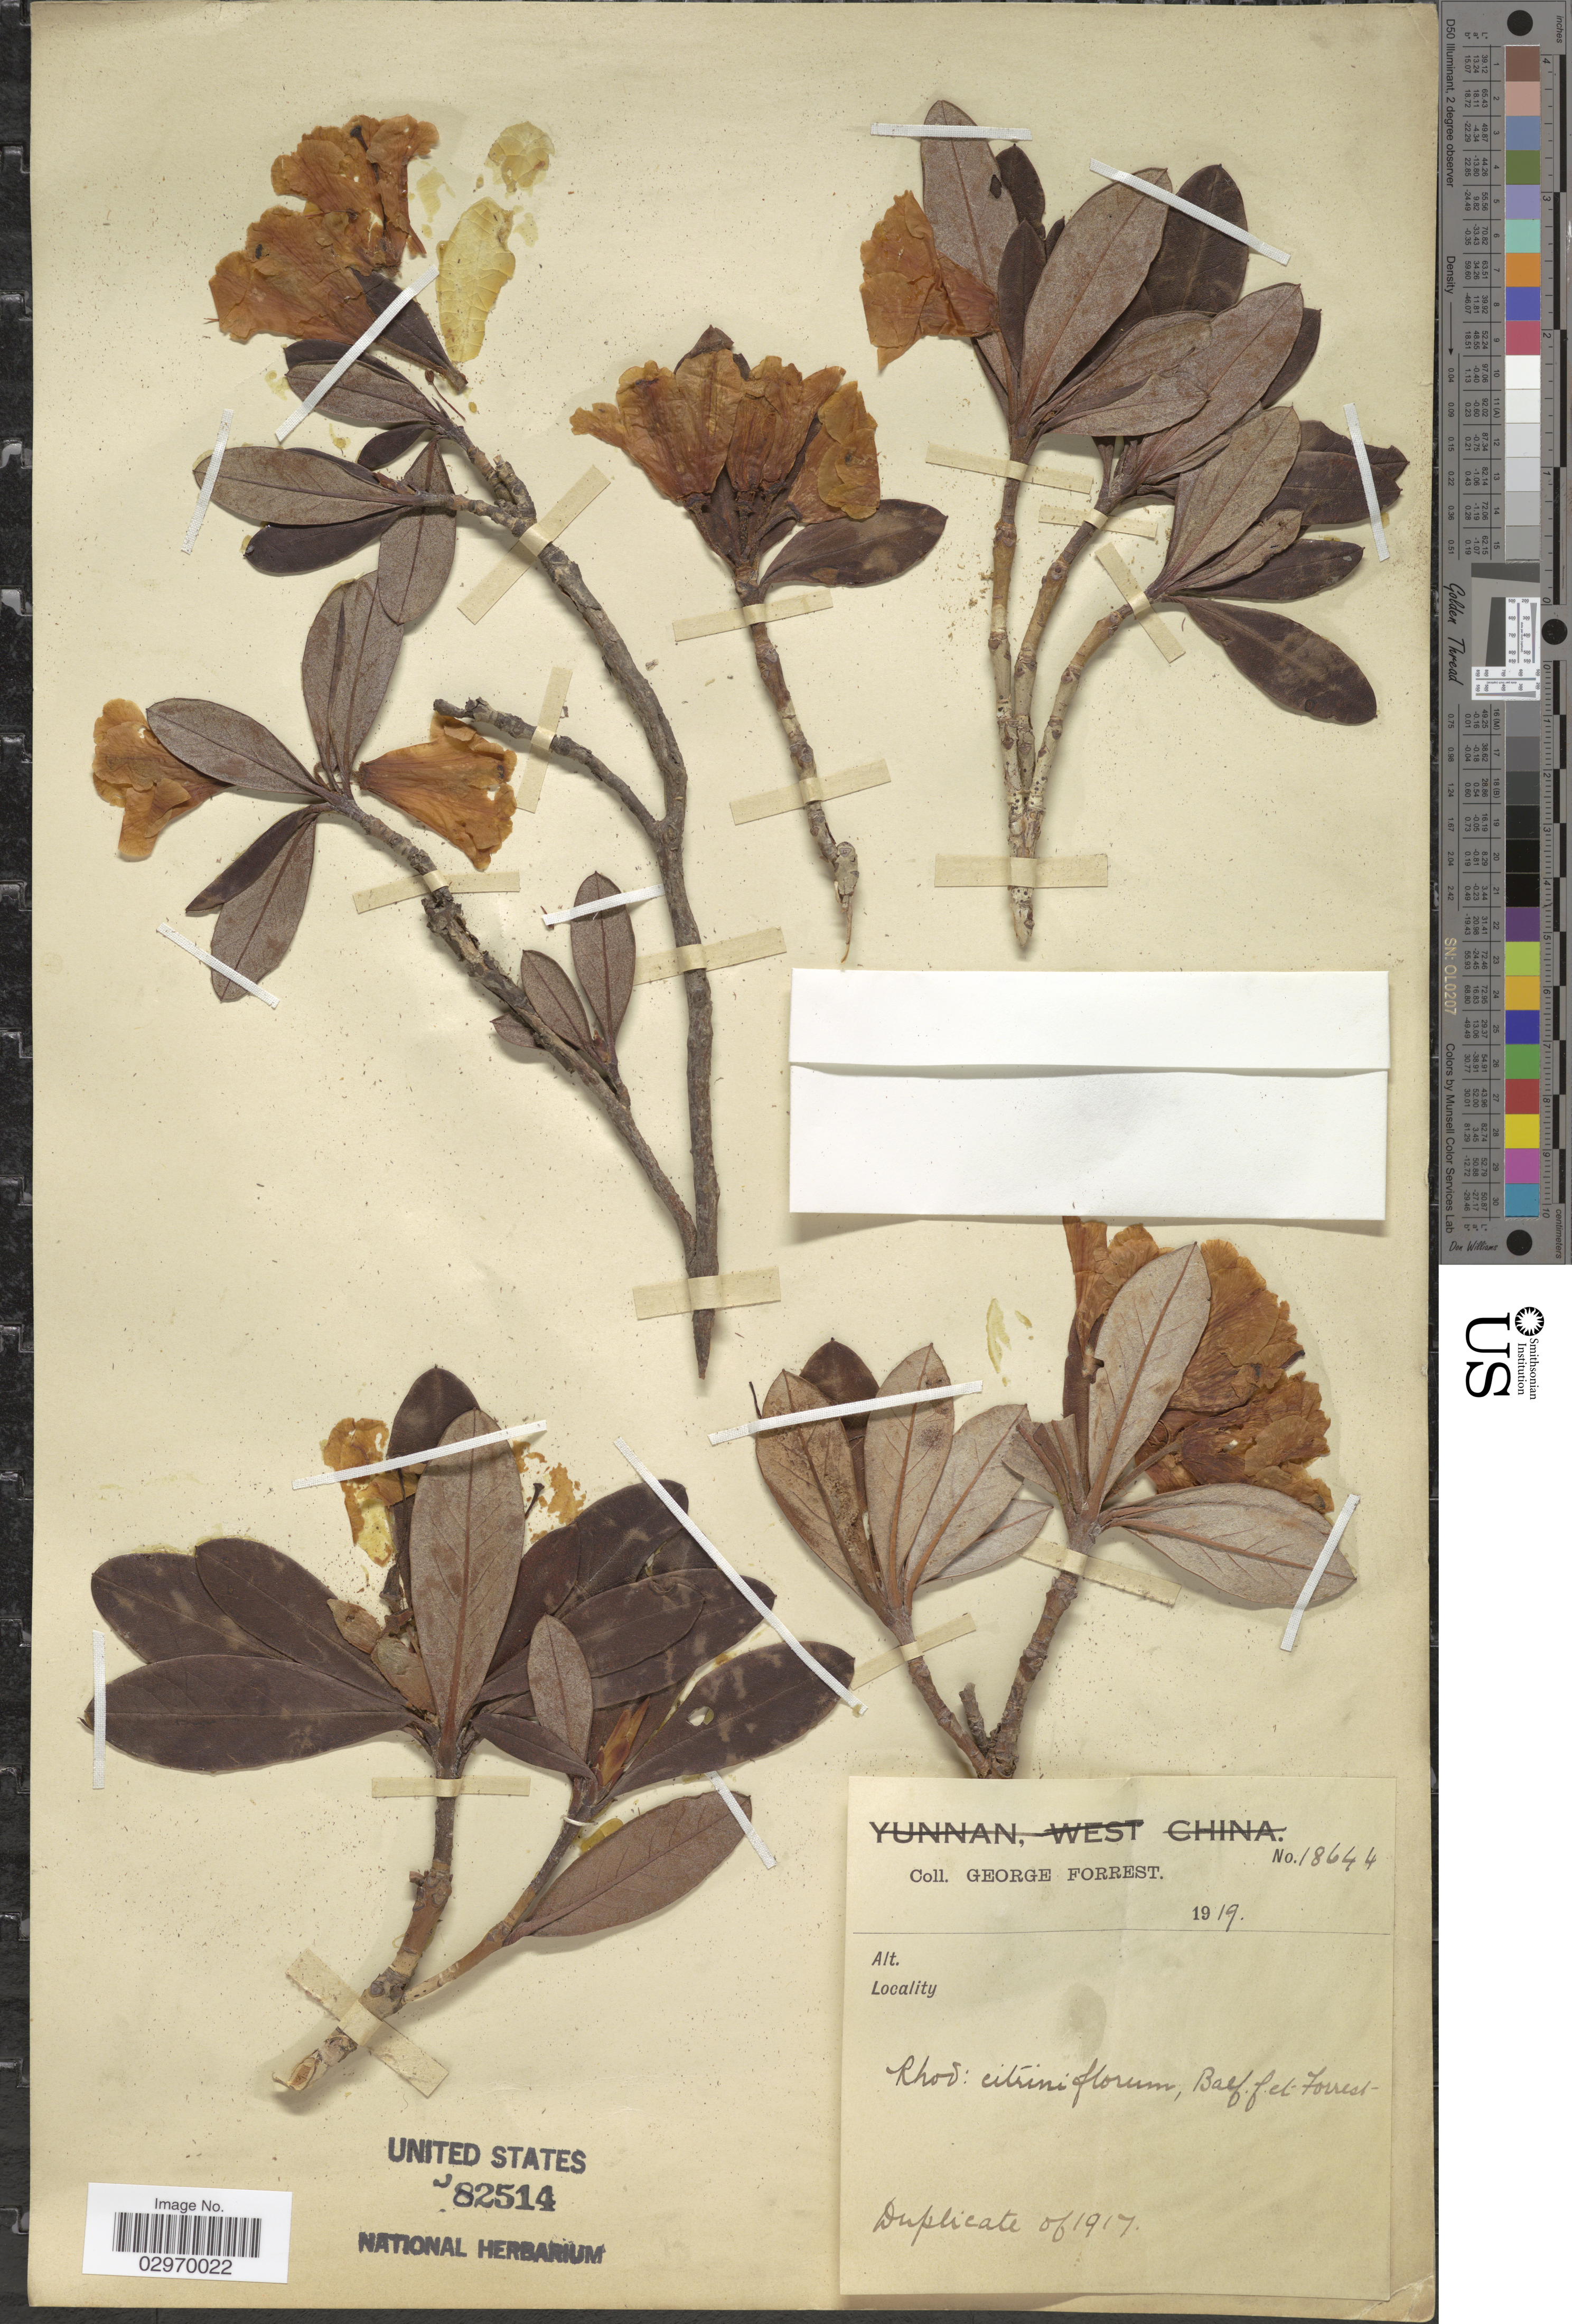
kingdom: Plantae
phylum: Tracheophyta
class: Magnoliopsida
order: Ericales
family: Ericaceae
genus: Rhododendron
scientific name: Rhododendron citriniflorum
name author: Balf. f. & Forrest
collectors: G. Forrest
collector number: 18644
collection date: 1919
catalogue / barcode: US 82514